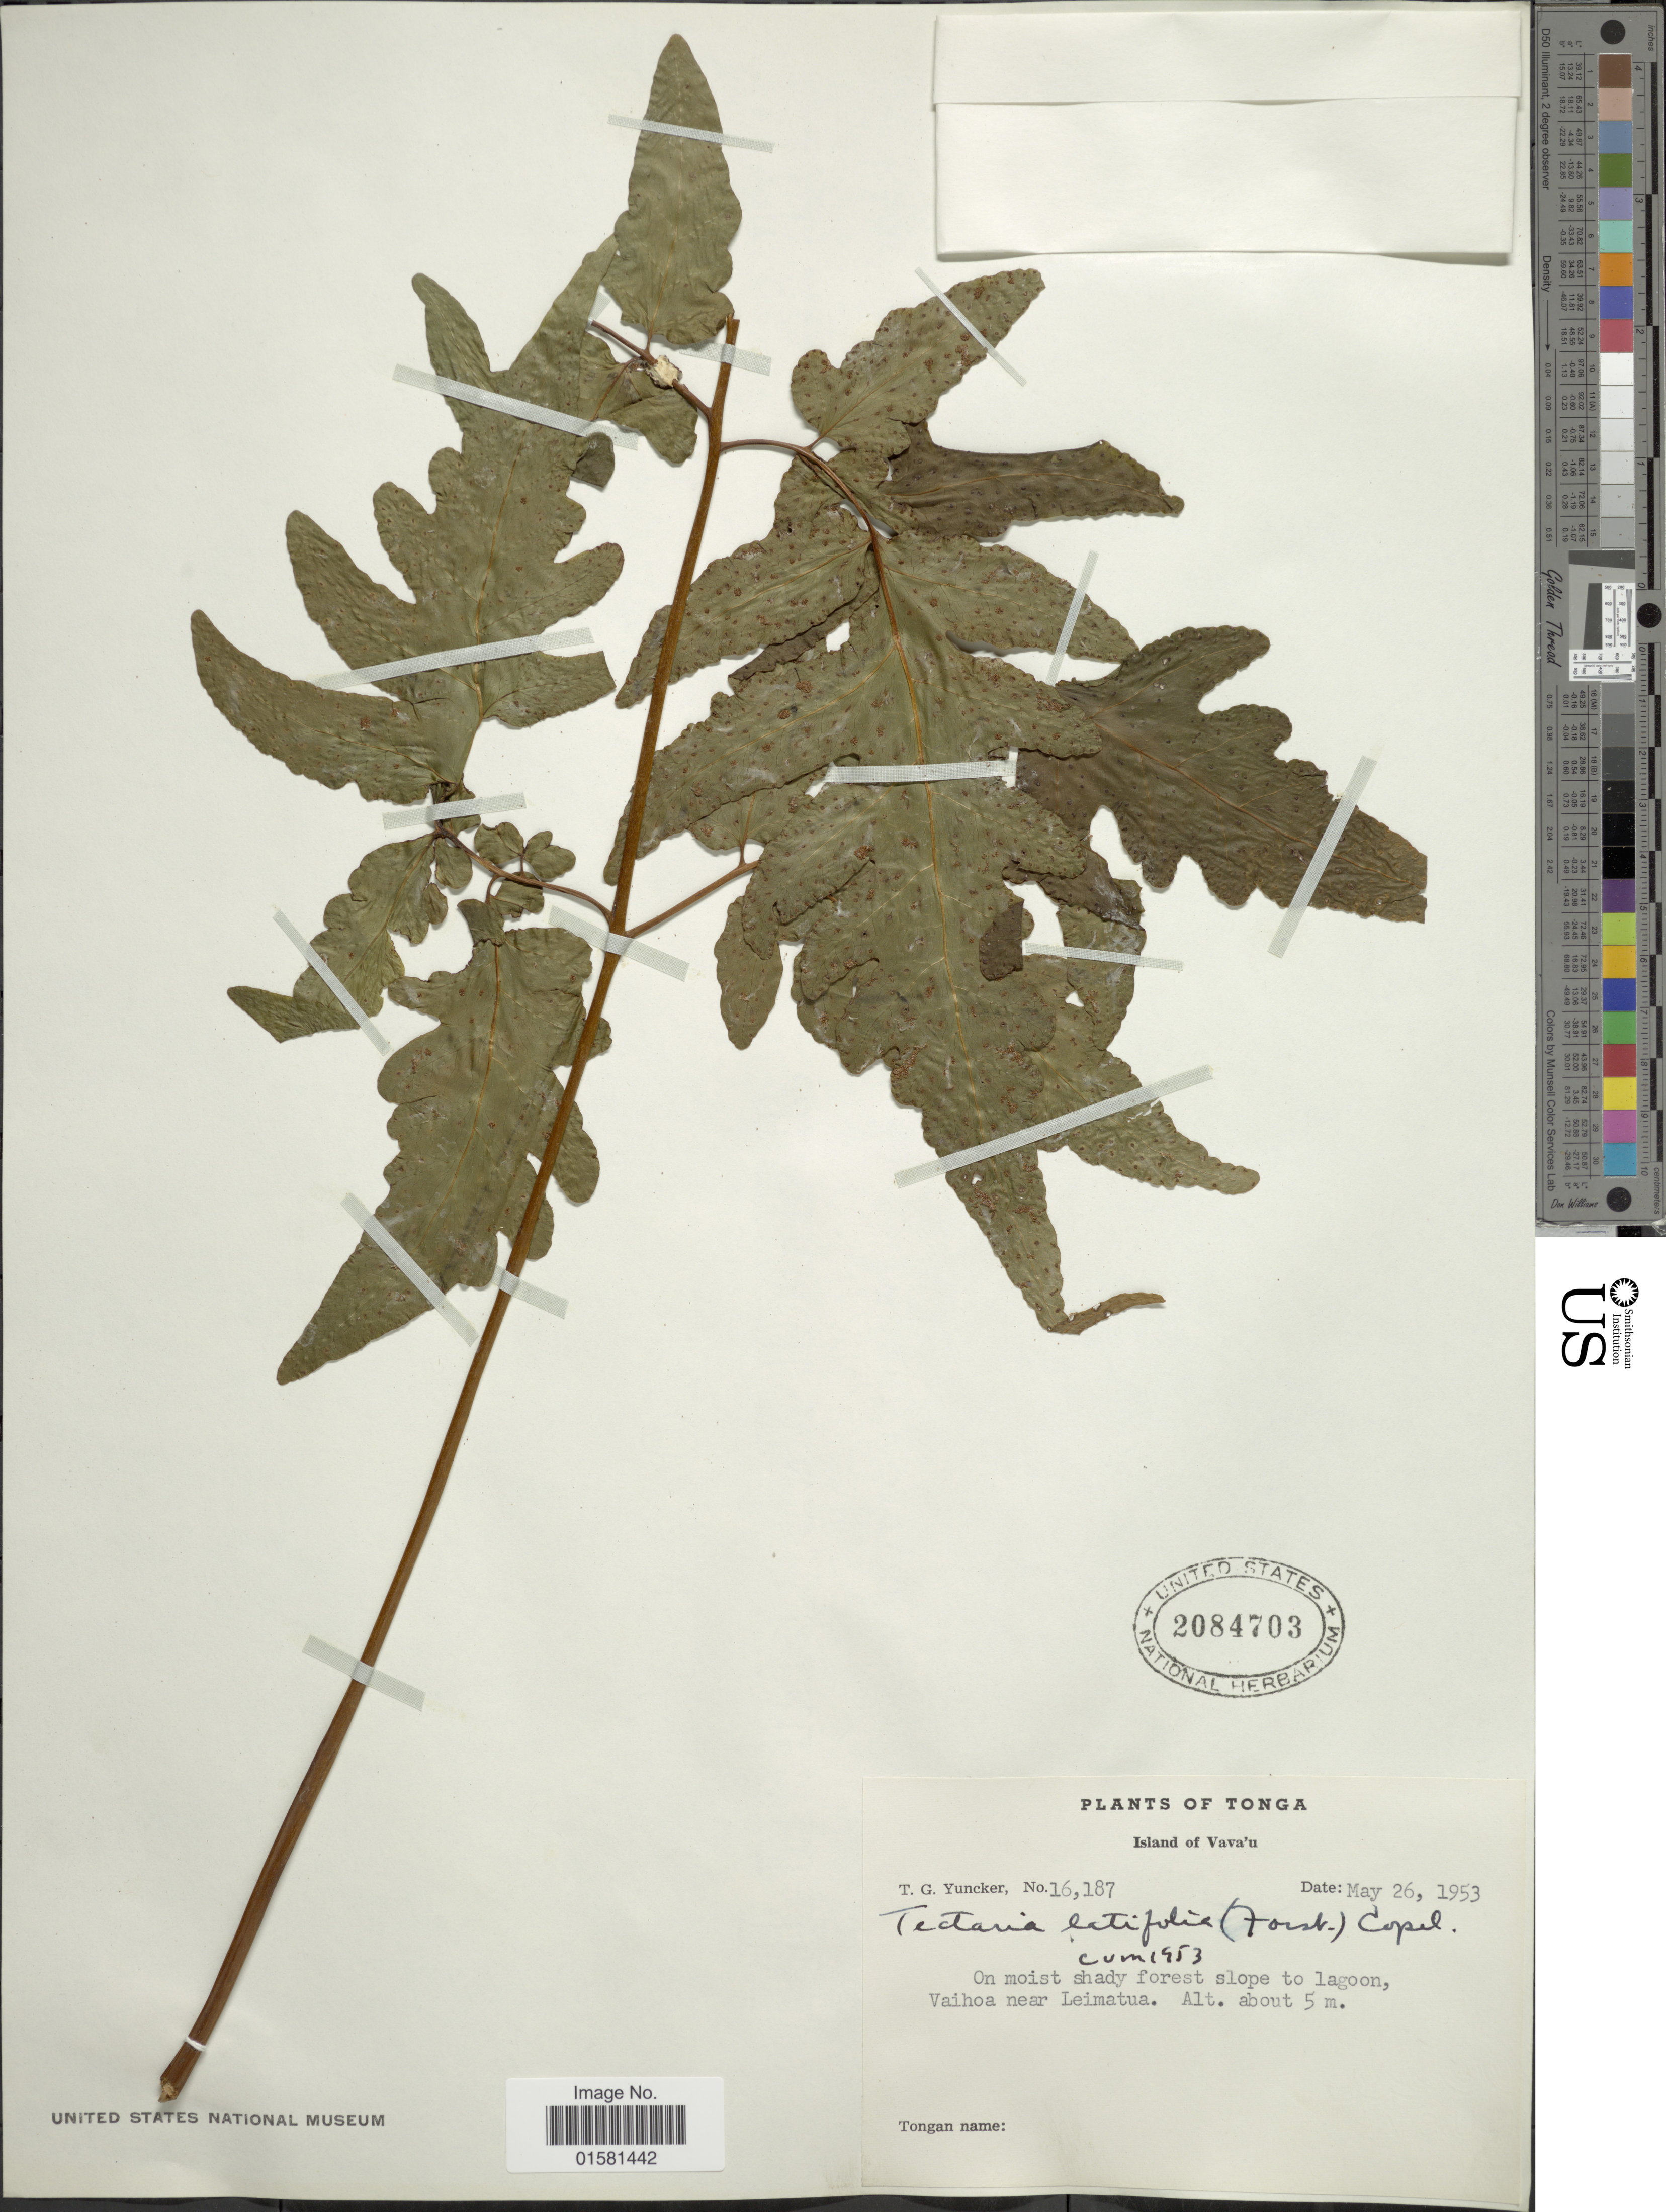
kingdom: Plantae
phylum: Tracheophyta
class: Polypodiopsida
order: Polypodiales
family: Tectariaceae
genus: Tectaria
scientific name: Tectaria latifolia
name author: (G. Forst.) Copel.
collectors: T. G. Yuncker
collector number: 16187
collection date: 1953-05-26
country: Tonga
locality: Tonga, Island of Vava'u, on moist shady forest slope to lagoon Vaihoa near Leimatua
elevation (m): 5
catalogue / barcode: US 2084703